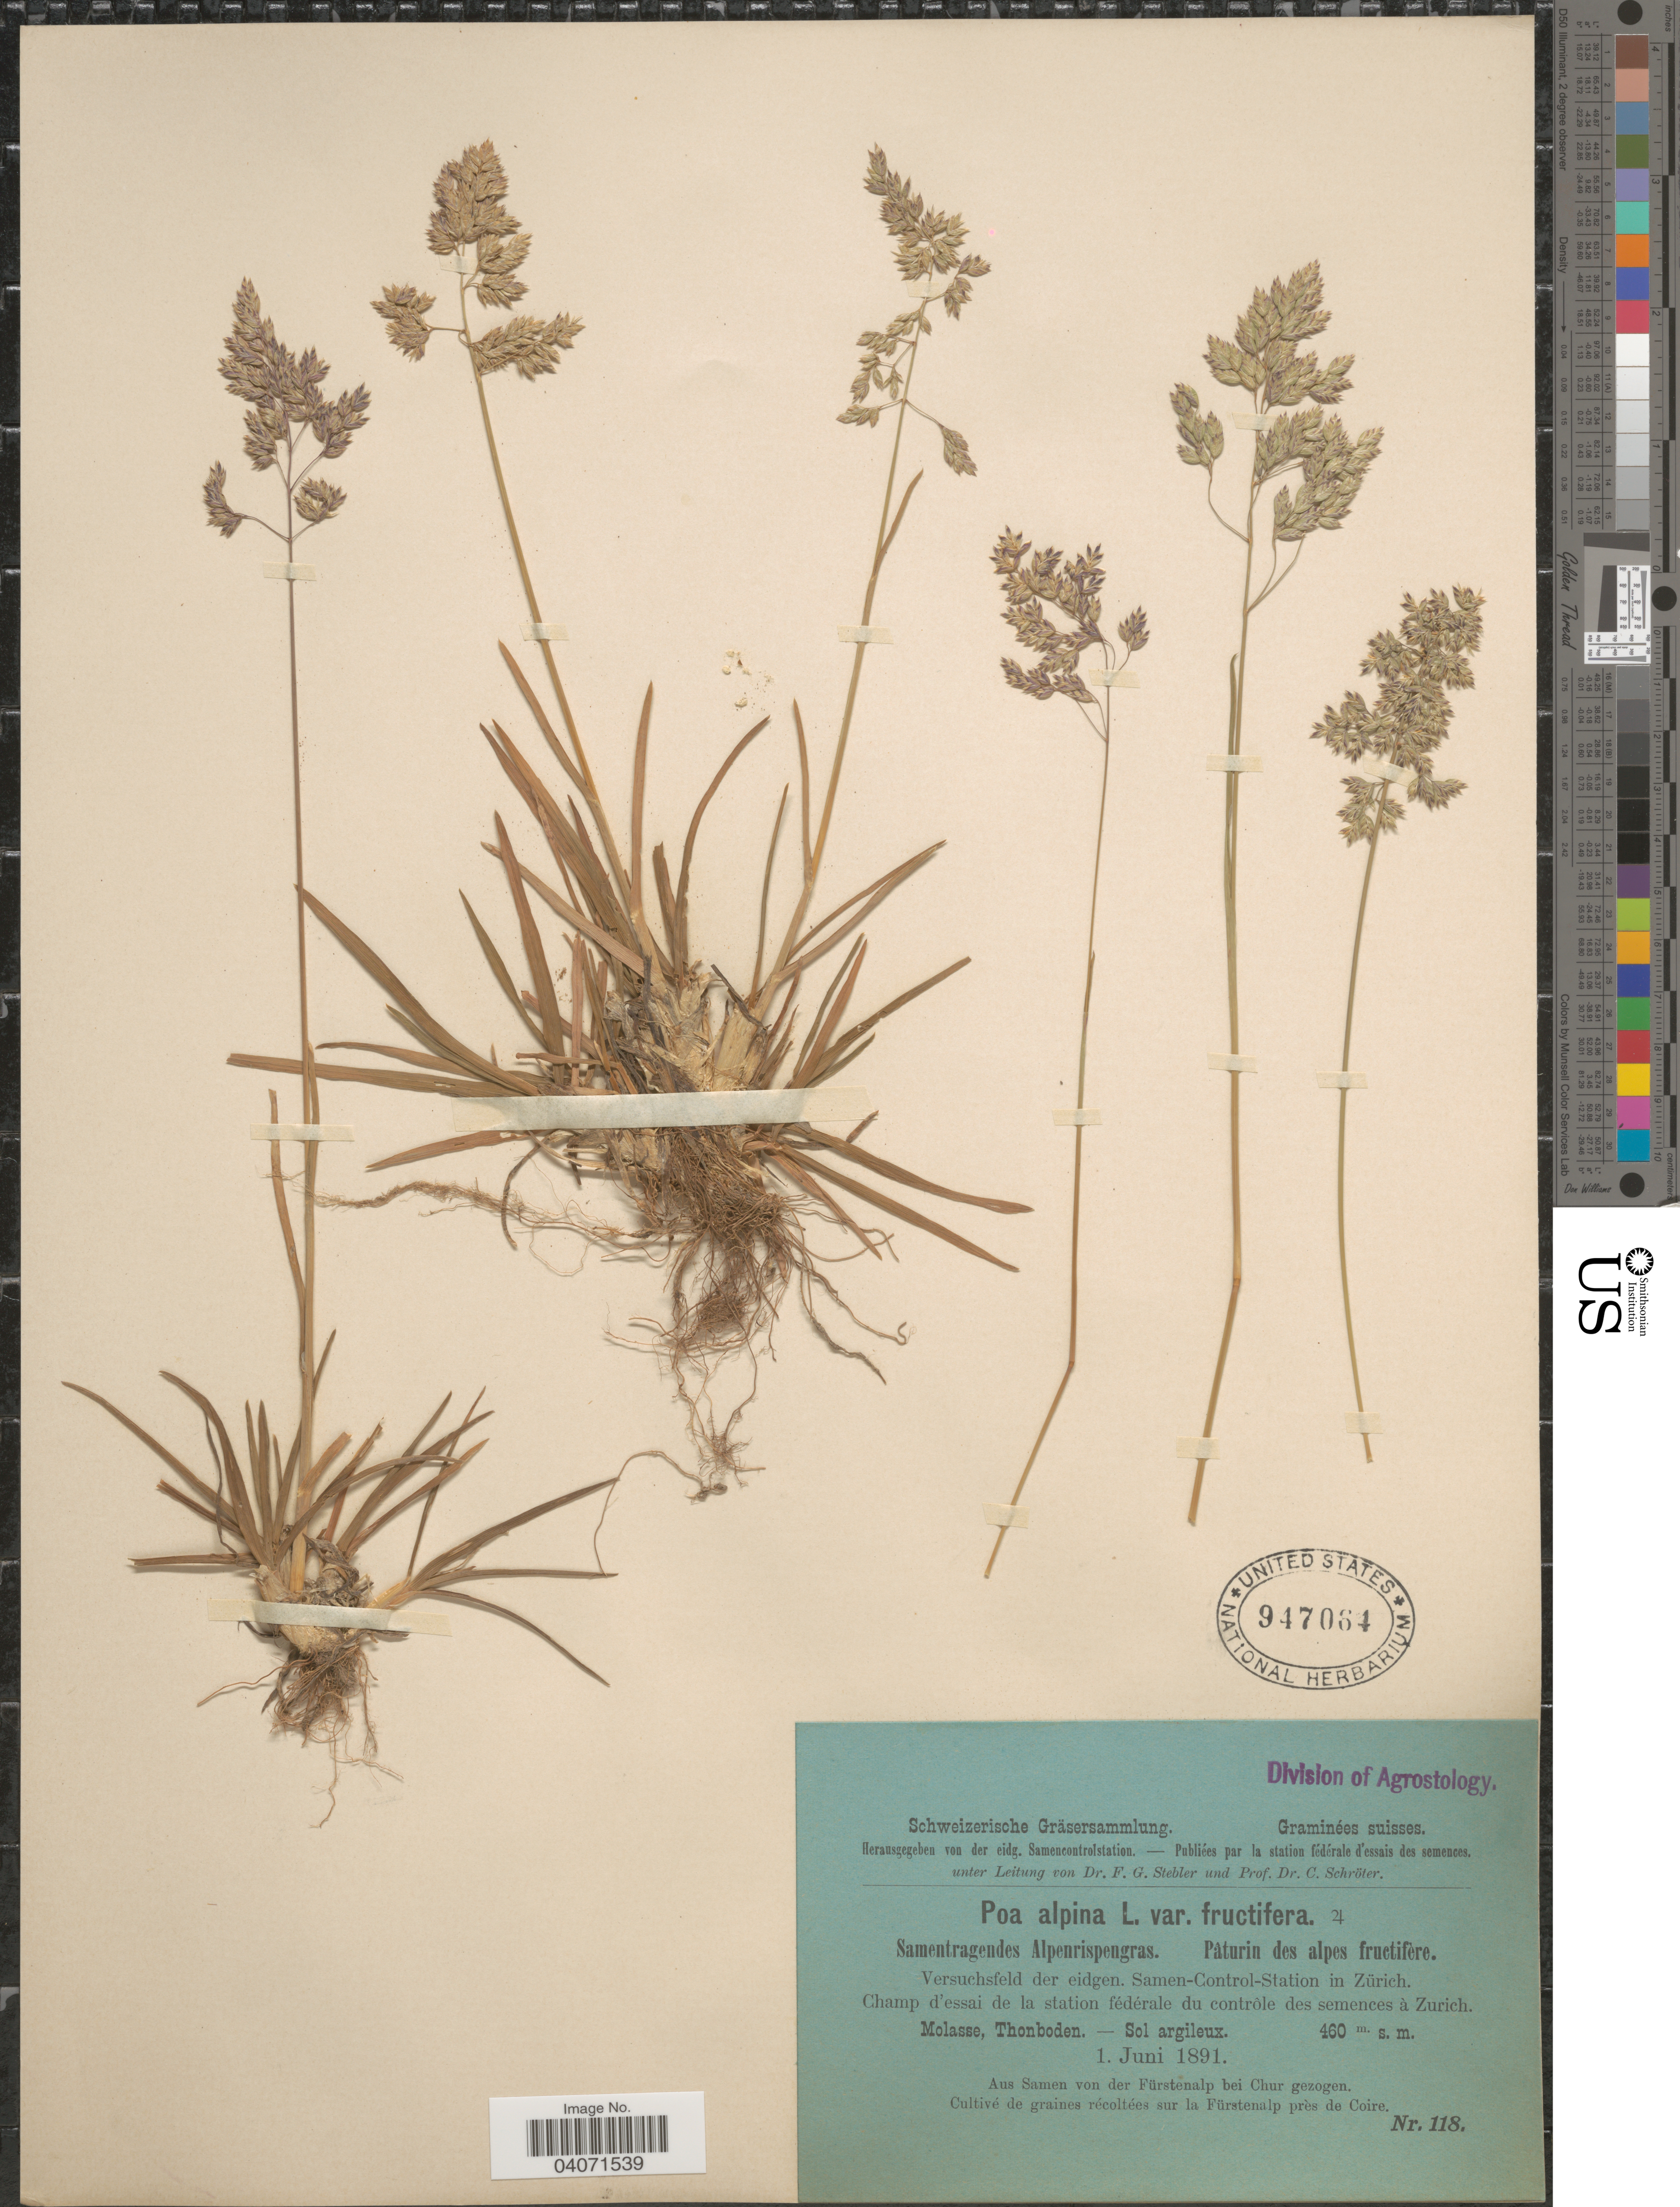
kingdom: Plantae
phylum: Tracheophyta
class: Liliopsida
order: Poales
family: Poaceae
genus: Poa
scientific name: Poa alpina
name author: L.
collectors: Stebler, F.G. & Schröter, C.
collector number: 118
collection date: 1891-06-01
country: Switzerland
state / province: Zurich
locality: Versuchsfeld der eidgen. Samen-Control-Station in Zürich. Champ d'essai de la station fédérale du contrôle des semences à Zurich. Molasse, Thonboden. Aus Samen von der Fürstenalp bei Chur gezogen. [unsure placement] Cultivé de graines récoltées sur la Fürstenalp près de Coire.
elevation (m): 460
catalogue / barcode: US 947064